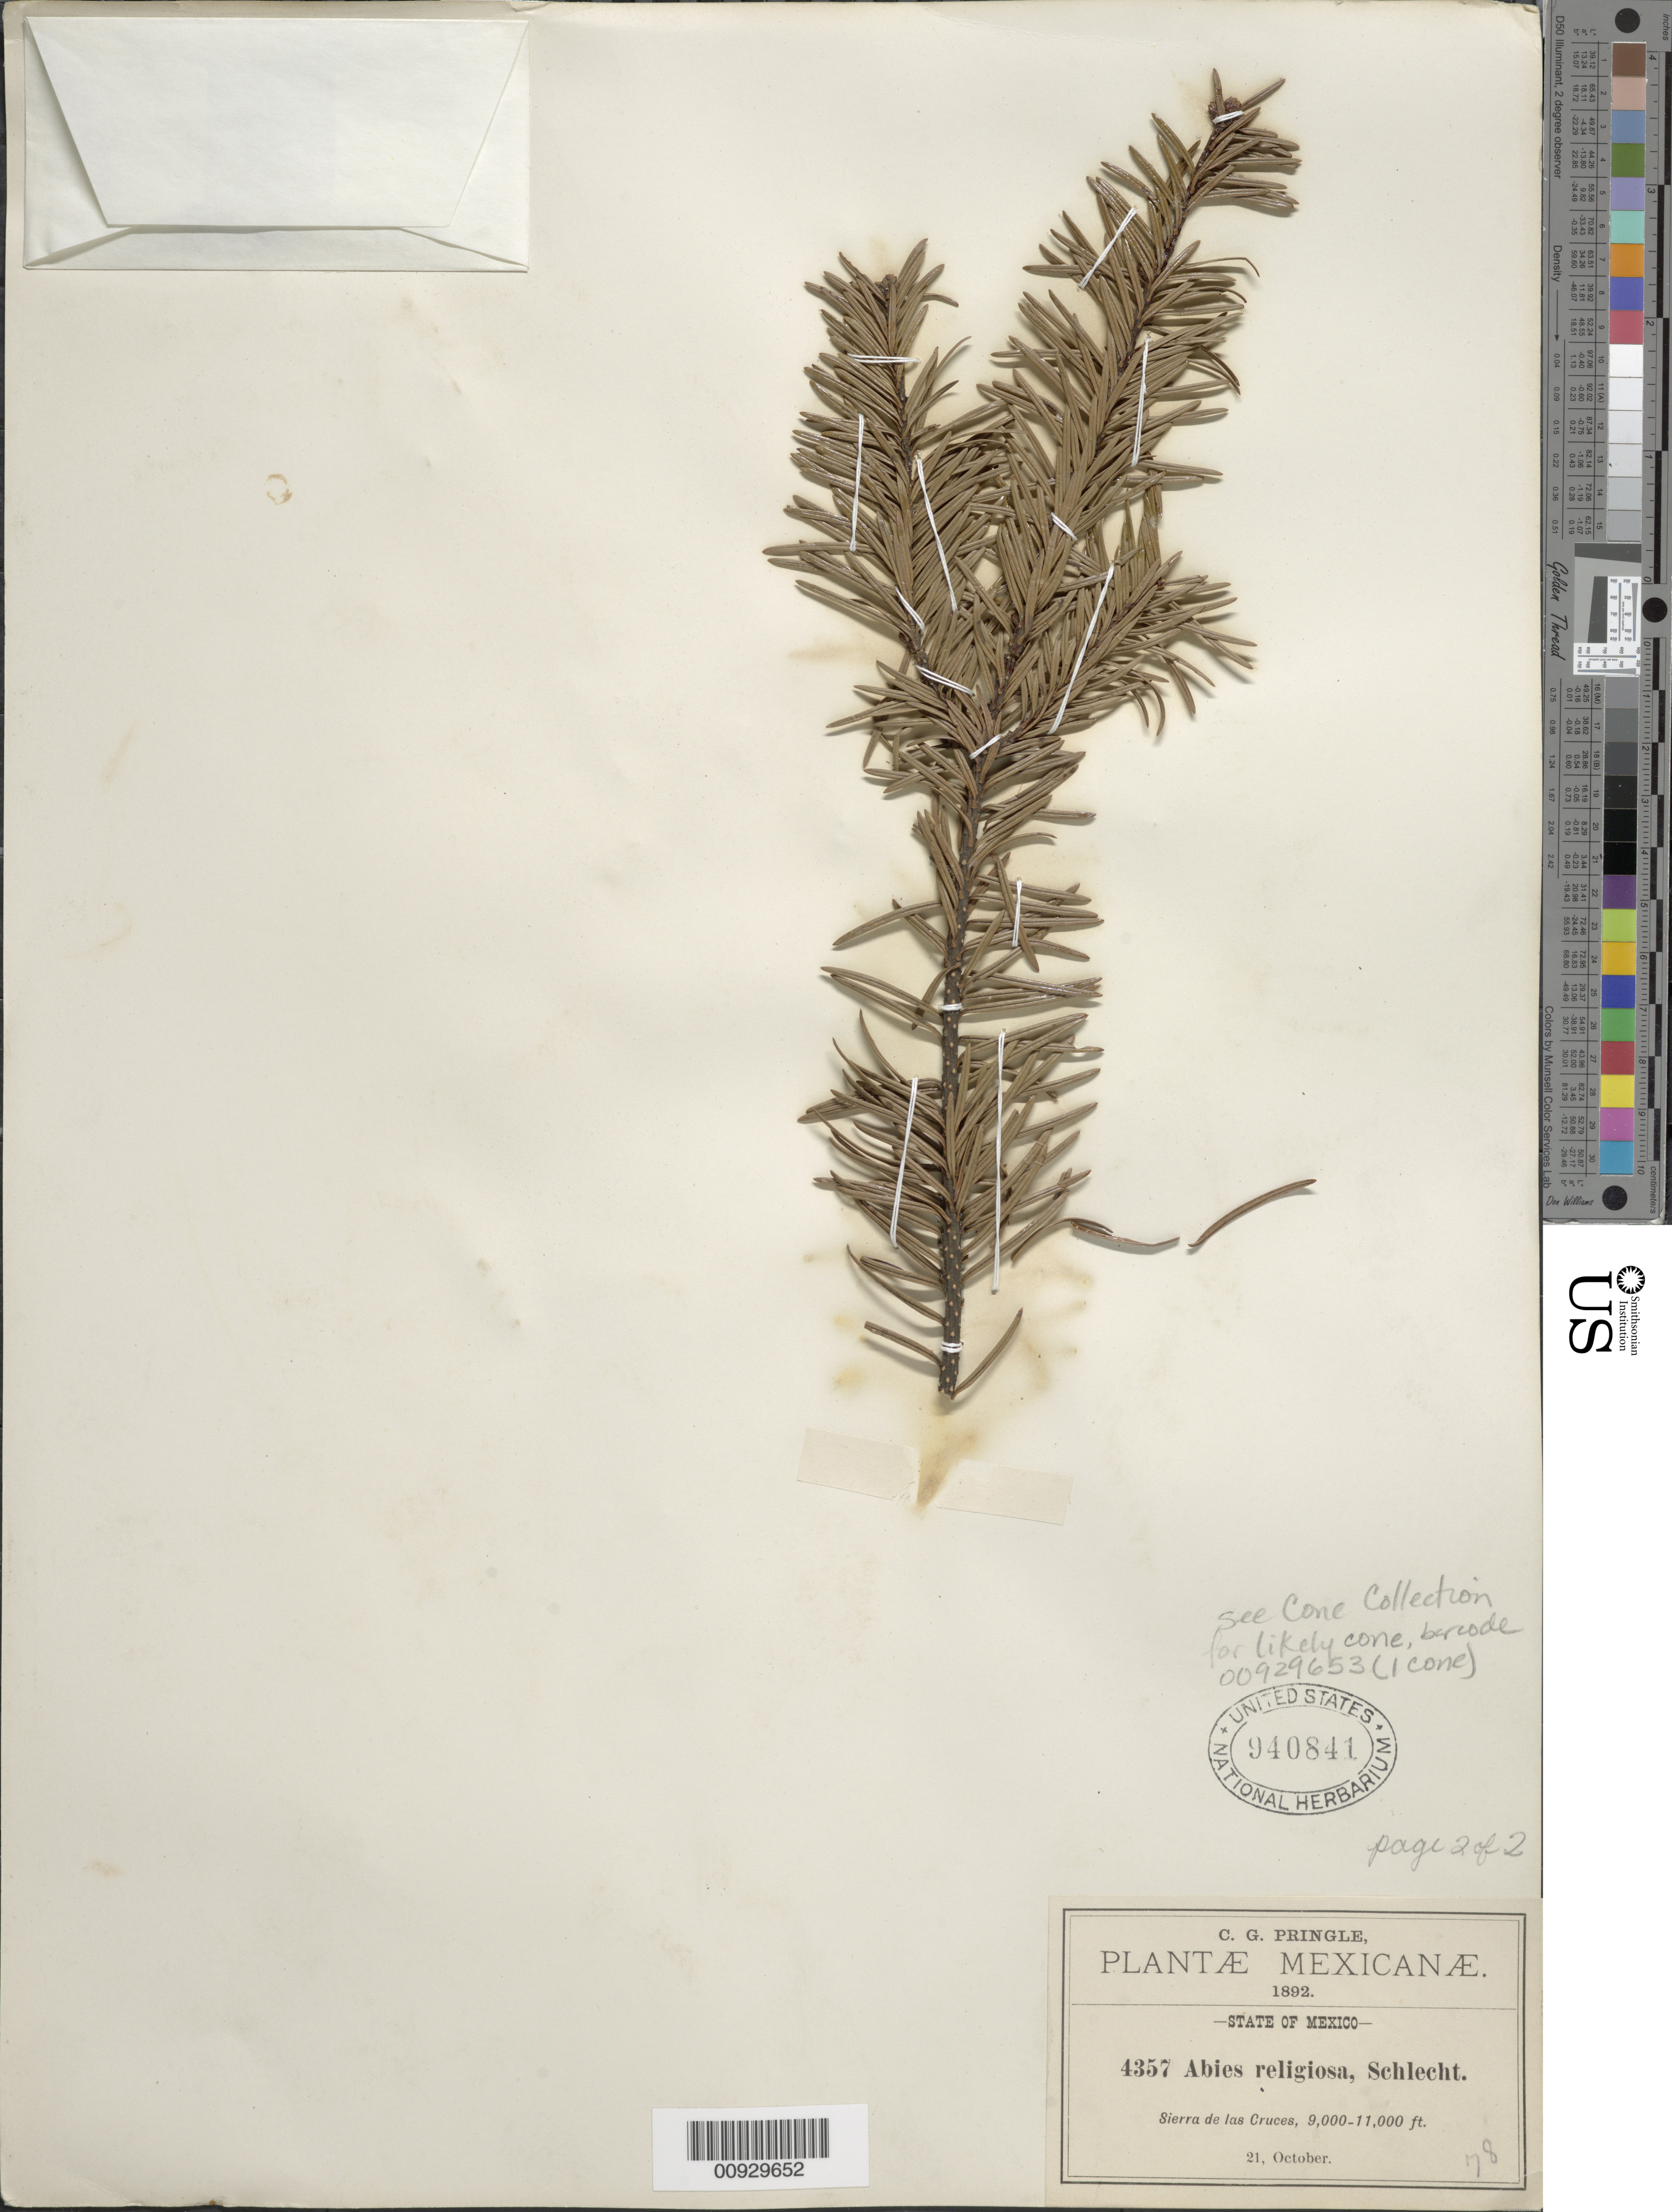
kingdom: Plantae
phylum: Tracheophyta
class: Pinopsida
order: Pinales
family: Pinaceae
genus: Abies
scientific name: Abies religiosa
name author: (Kunth) Schltdl. & Cham.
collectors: C. G. Pringle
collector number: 4357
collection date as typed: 21 Oct 1892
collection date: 1892-10-21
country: Mexico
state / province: México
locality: Sierra de las Cruces.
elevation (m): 2743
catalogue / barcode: US 940841